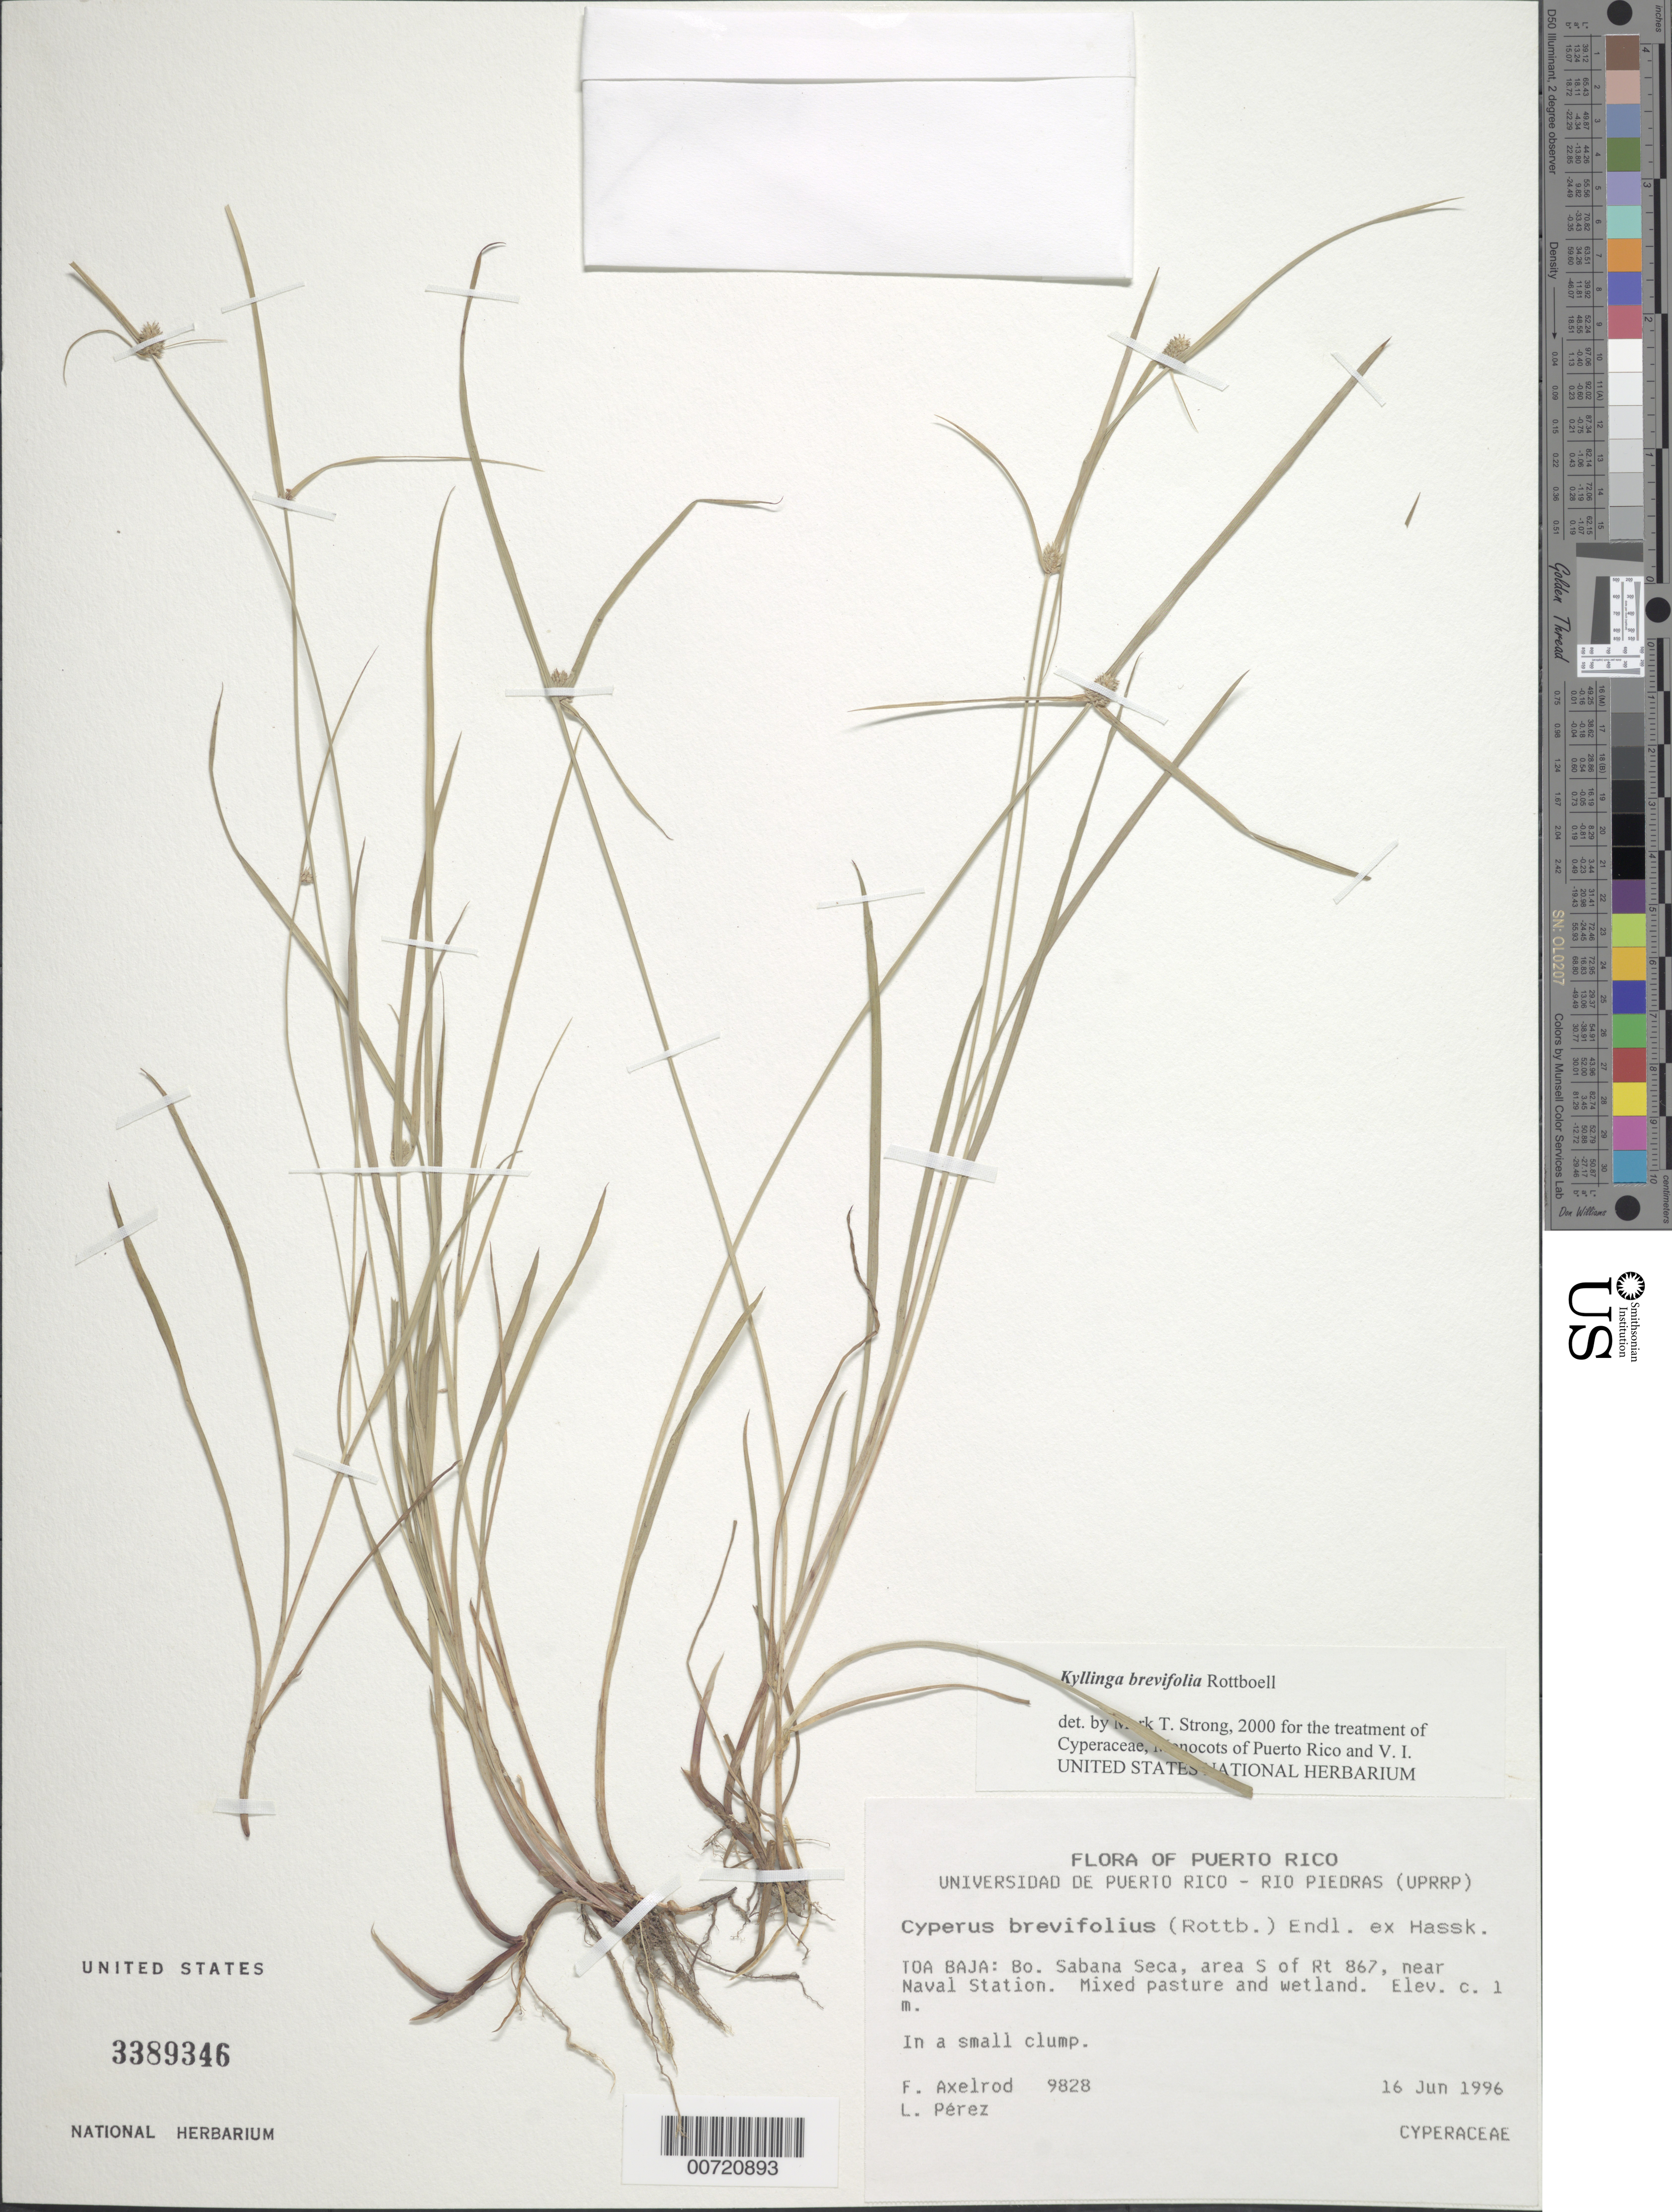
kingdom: Plantae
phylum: Tracheophyta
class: Liliopsida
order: Poales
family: Cyperaceae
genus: Cyperus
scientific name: Cyperus brevifolius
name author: (Rottb.) Hassk.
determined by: Strong, M. T., (US), Smithsonian Institution - National Museum of Natural History (UNITED STATES)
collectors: F. S. Axelrod & L. Pérez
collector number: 9828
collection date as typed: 16 Jun 1996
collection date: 1996-06-16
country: Puerto Rico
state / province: Toa Baja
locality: Toa Baja: Bo. Sabana Seca, area S of Rt. 867, near Naval Station.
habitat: Mixed pasture and wetland.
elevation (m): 1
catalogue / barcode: US 3389346